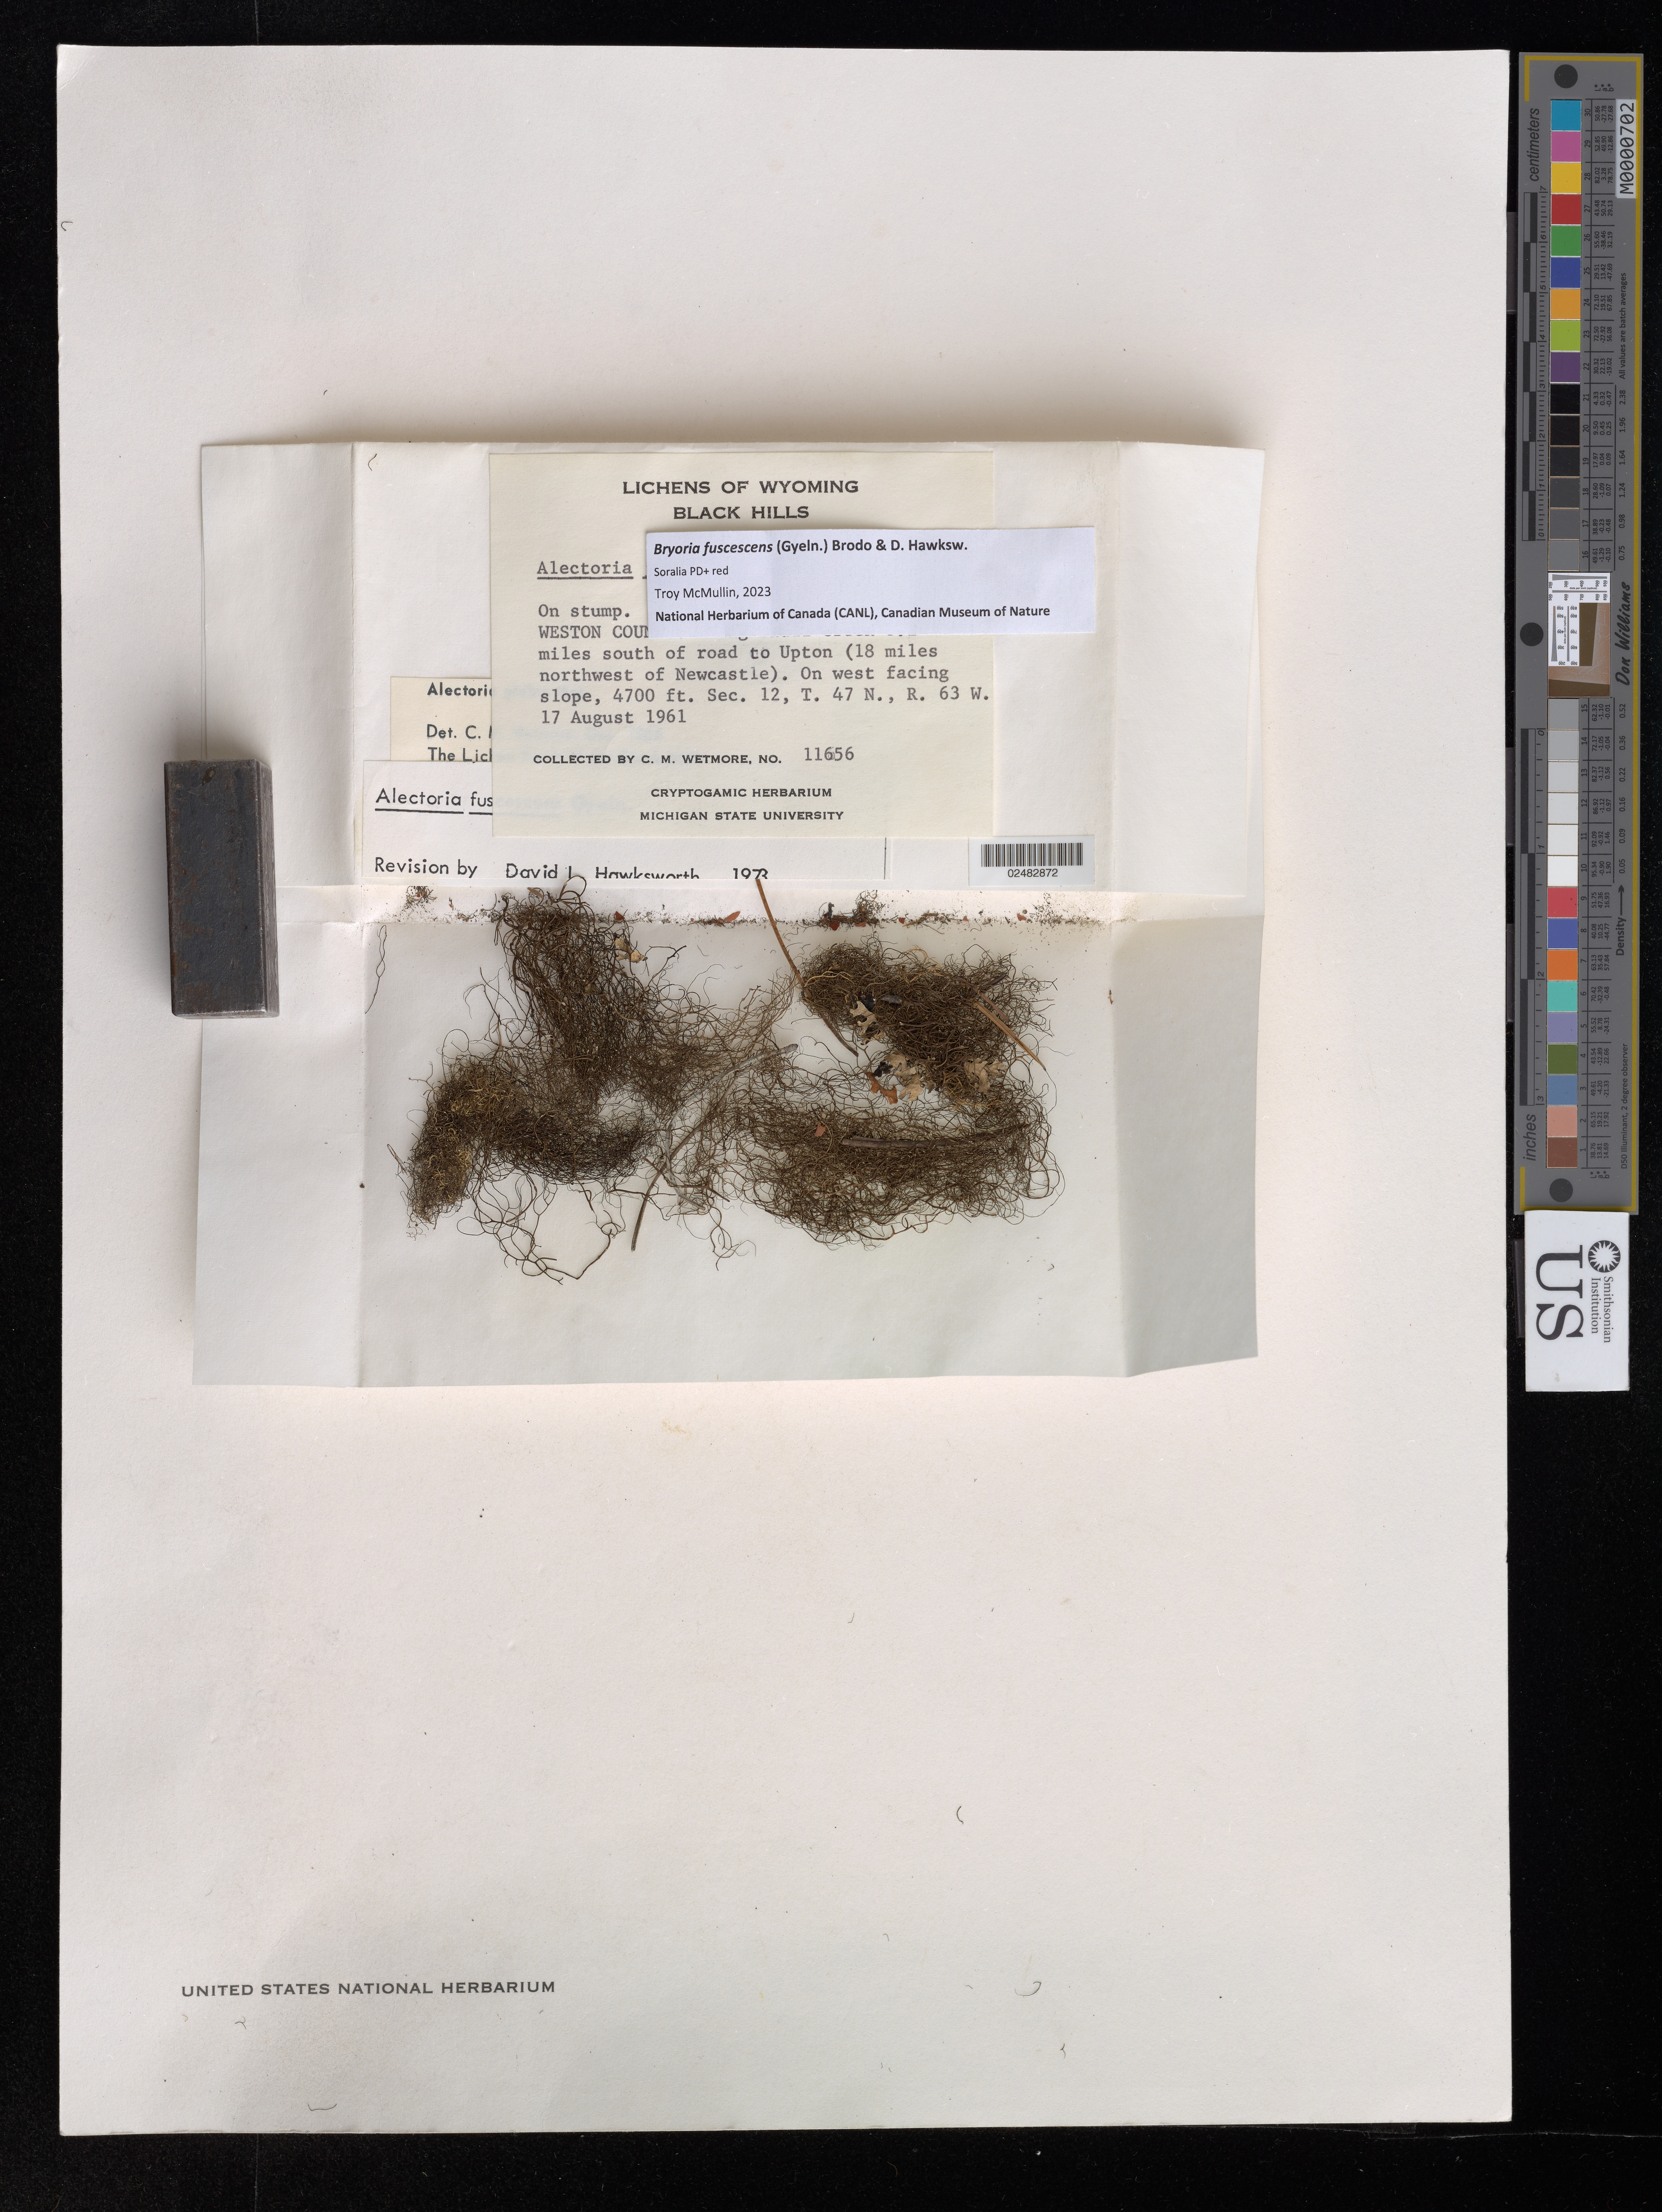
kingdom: Fungi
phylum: Ascomycota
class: Lecanoromycetes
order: Lecanorales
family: Parmeliaceae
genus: Bryoria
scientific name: Bryoria fuscescens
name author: (Gyeln.) Brodo & D.Hawksw.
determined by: McMullin, R. Troy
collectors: C. Wetmore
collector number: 11656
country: United States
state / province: Wyoming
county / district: Weston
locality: Black Hills, along Skull Creek 3.2 mi S of road to Upton (18 mi NW of Newcastle).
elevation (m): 1433